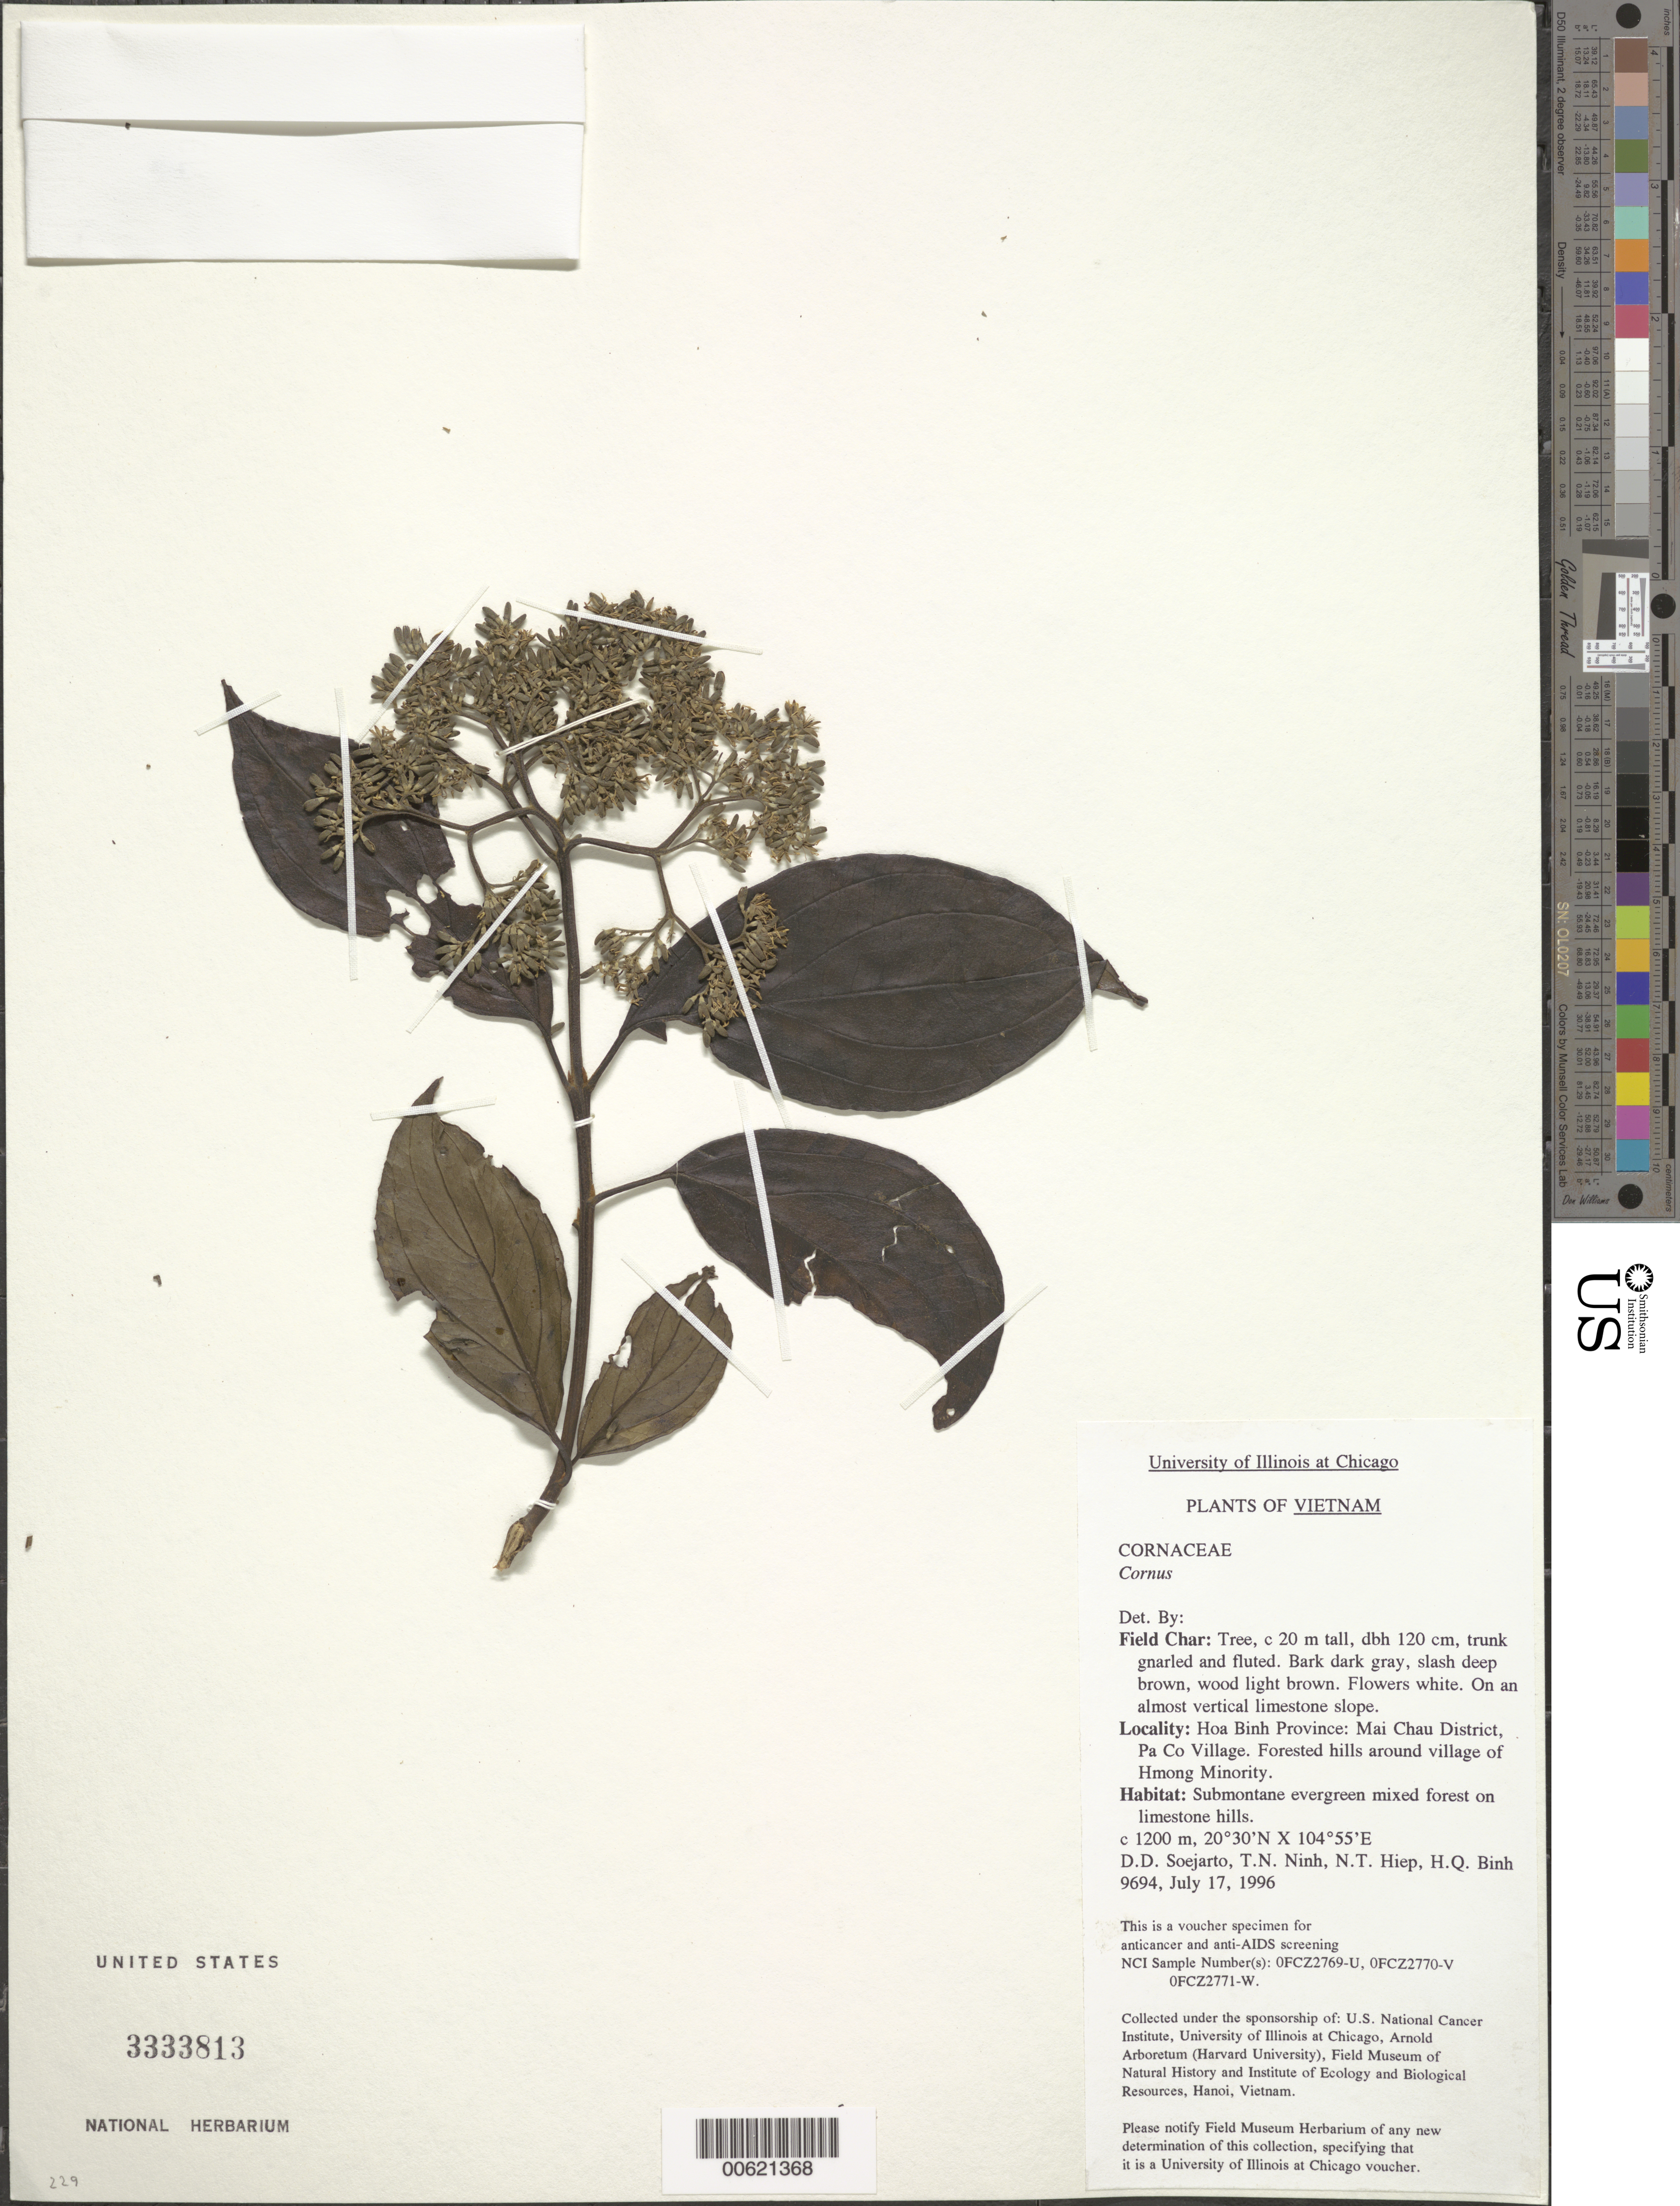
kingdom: Plantae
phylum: Tracheophyta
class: Magnoliopsida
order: Cornales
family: Cornaceae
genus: Cornus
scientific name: Cornus sp.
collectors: T. N. Ninh, N. T. Hiep & H. Q. Binh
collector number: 9694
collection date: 1996-07-17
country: Vietnam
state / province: Hoa Binh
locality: Hoa Binh Province: Mai Chau District, Pa Co Village. Forested hills around village of Hmong Minority.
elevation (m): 1200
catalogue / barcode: US 3333813